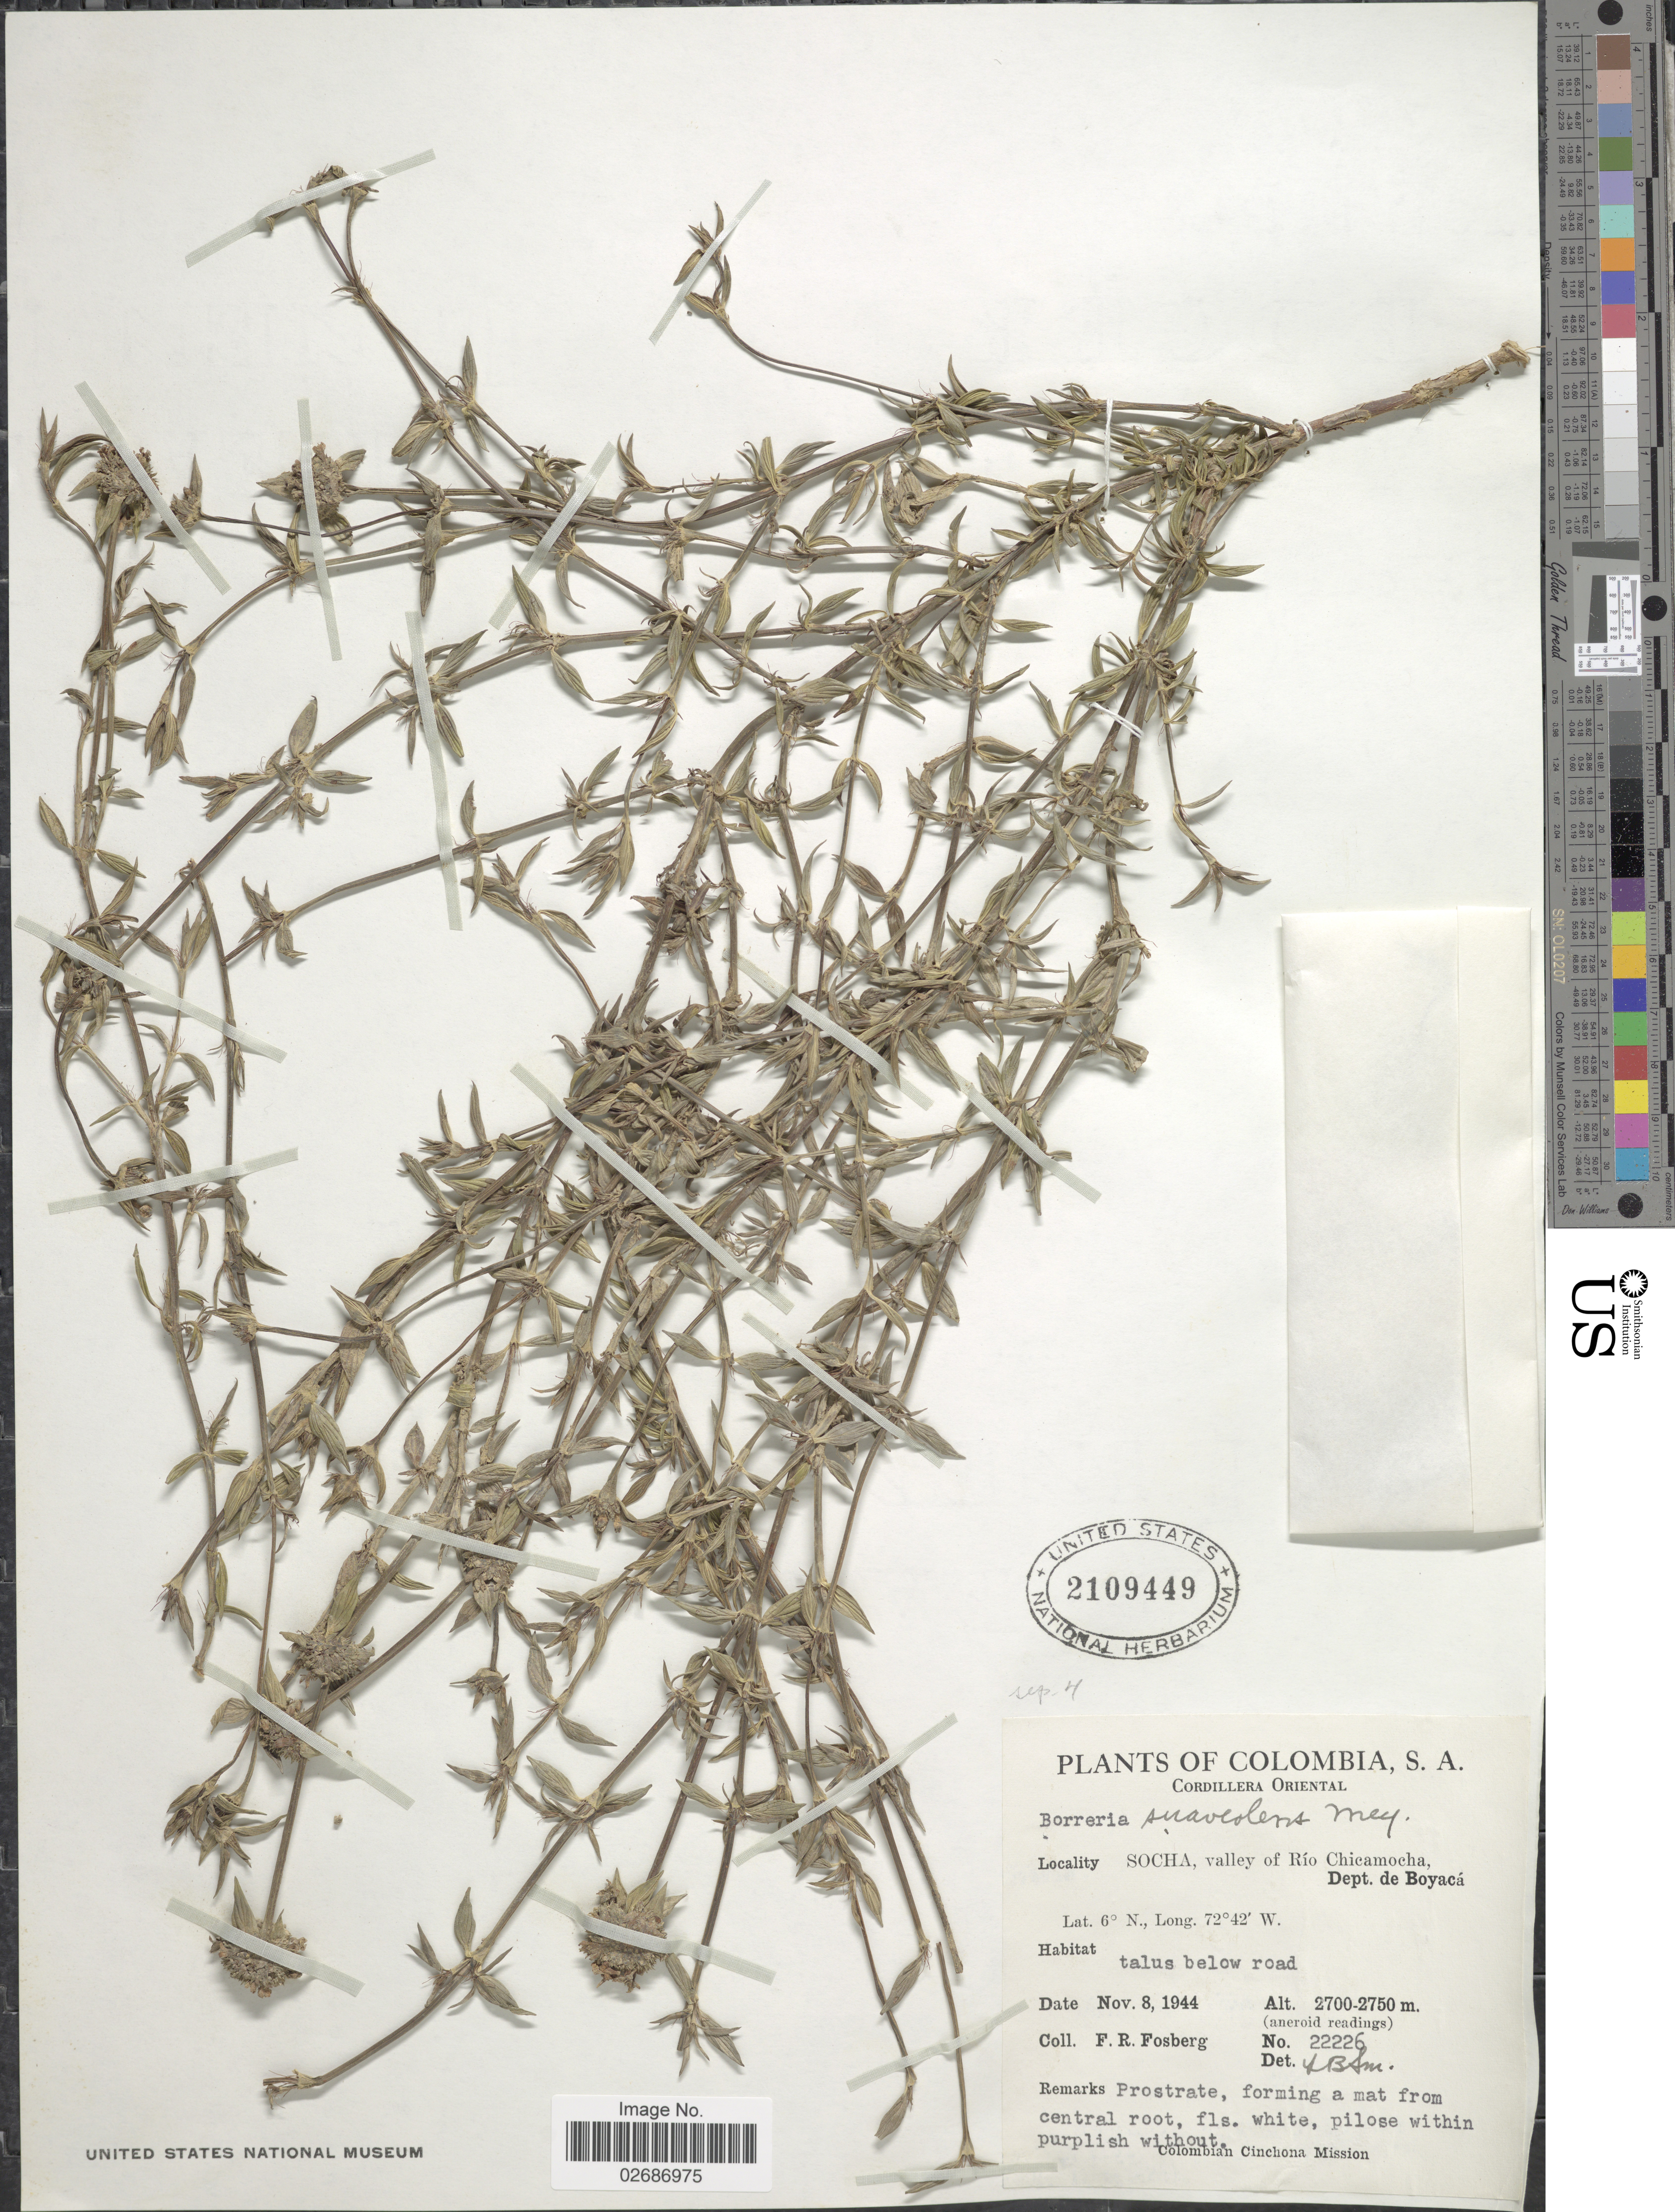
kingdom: Plantae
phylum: Tracheophyta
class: Magnoliopsida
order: Gentianales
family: Rubiaceae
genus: Borreria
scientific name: Borreria suaveolens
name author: G. Mey.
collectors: F. R. Fosberg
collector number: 22226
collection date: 1944-11-08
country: Colombia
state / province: Boyacá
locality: Cordillera Oriental, Socha, valley of Rio Chicamocha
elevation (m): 2700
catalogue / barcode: US 2109449